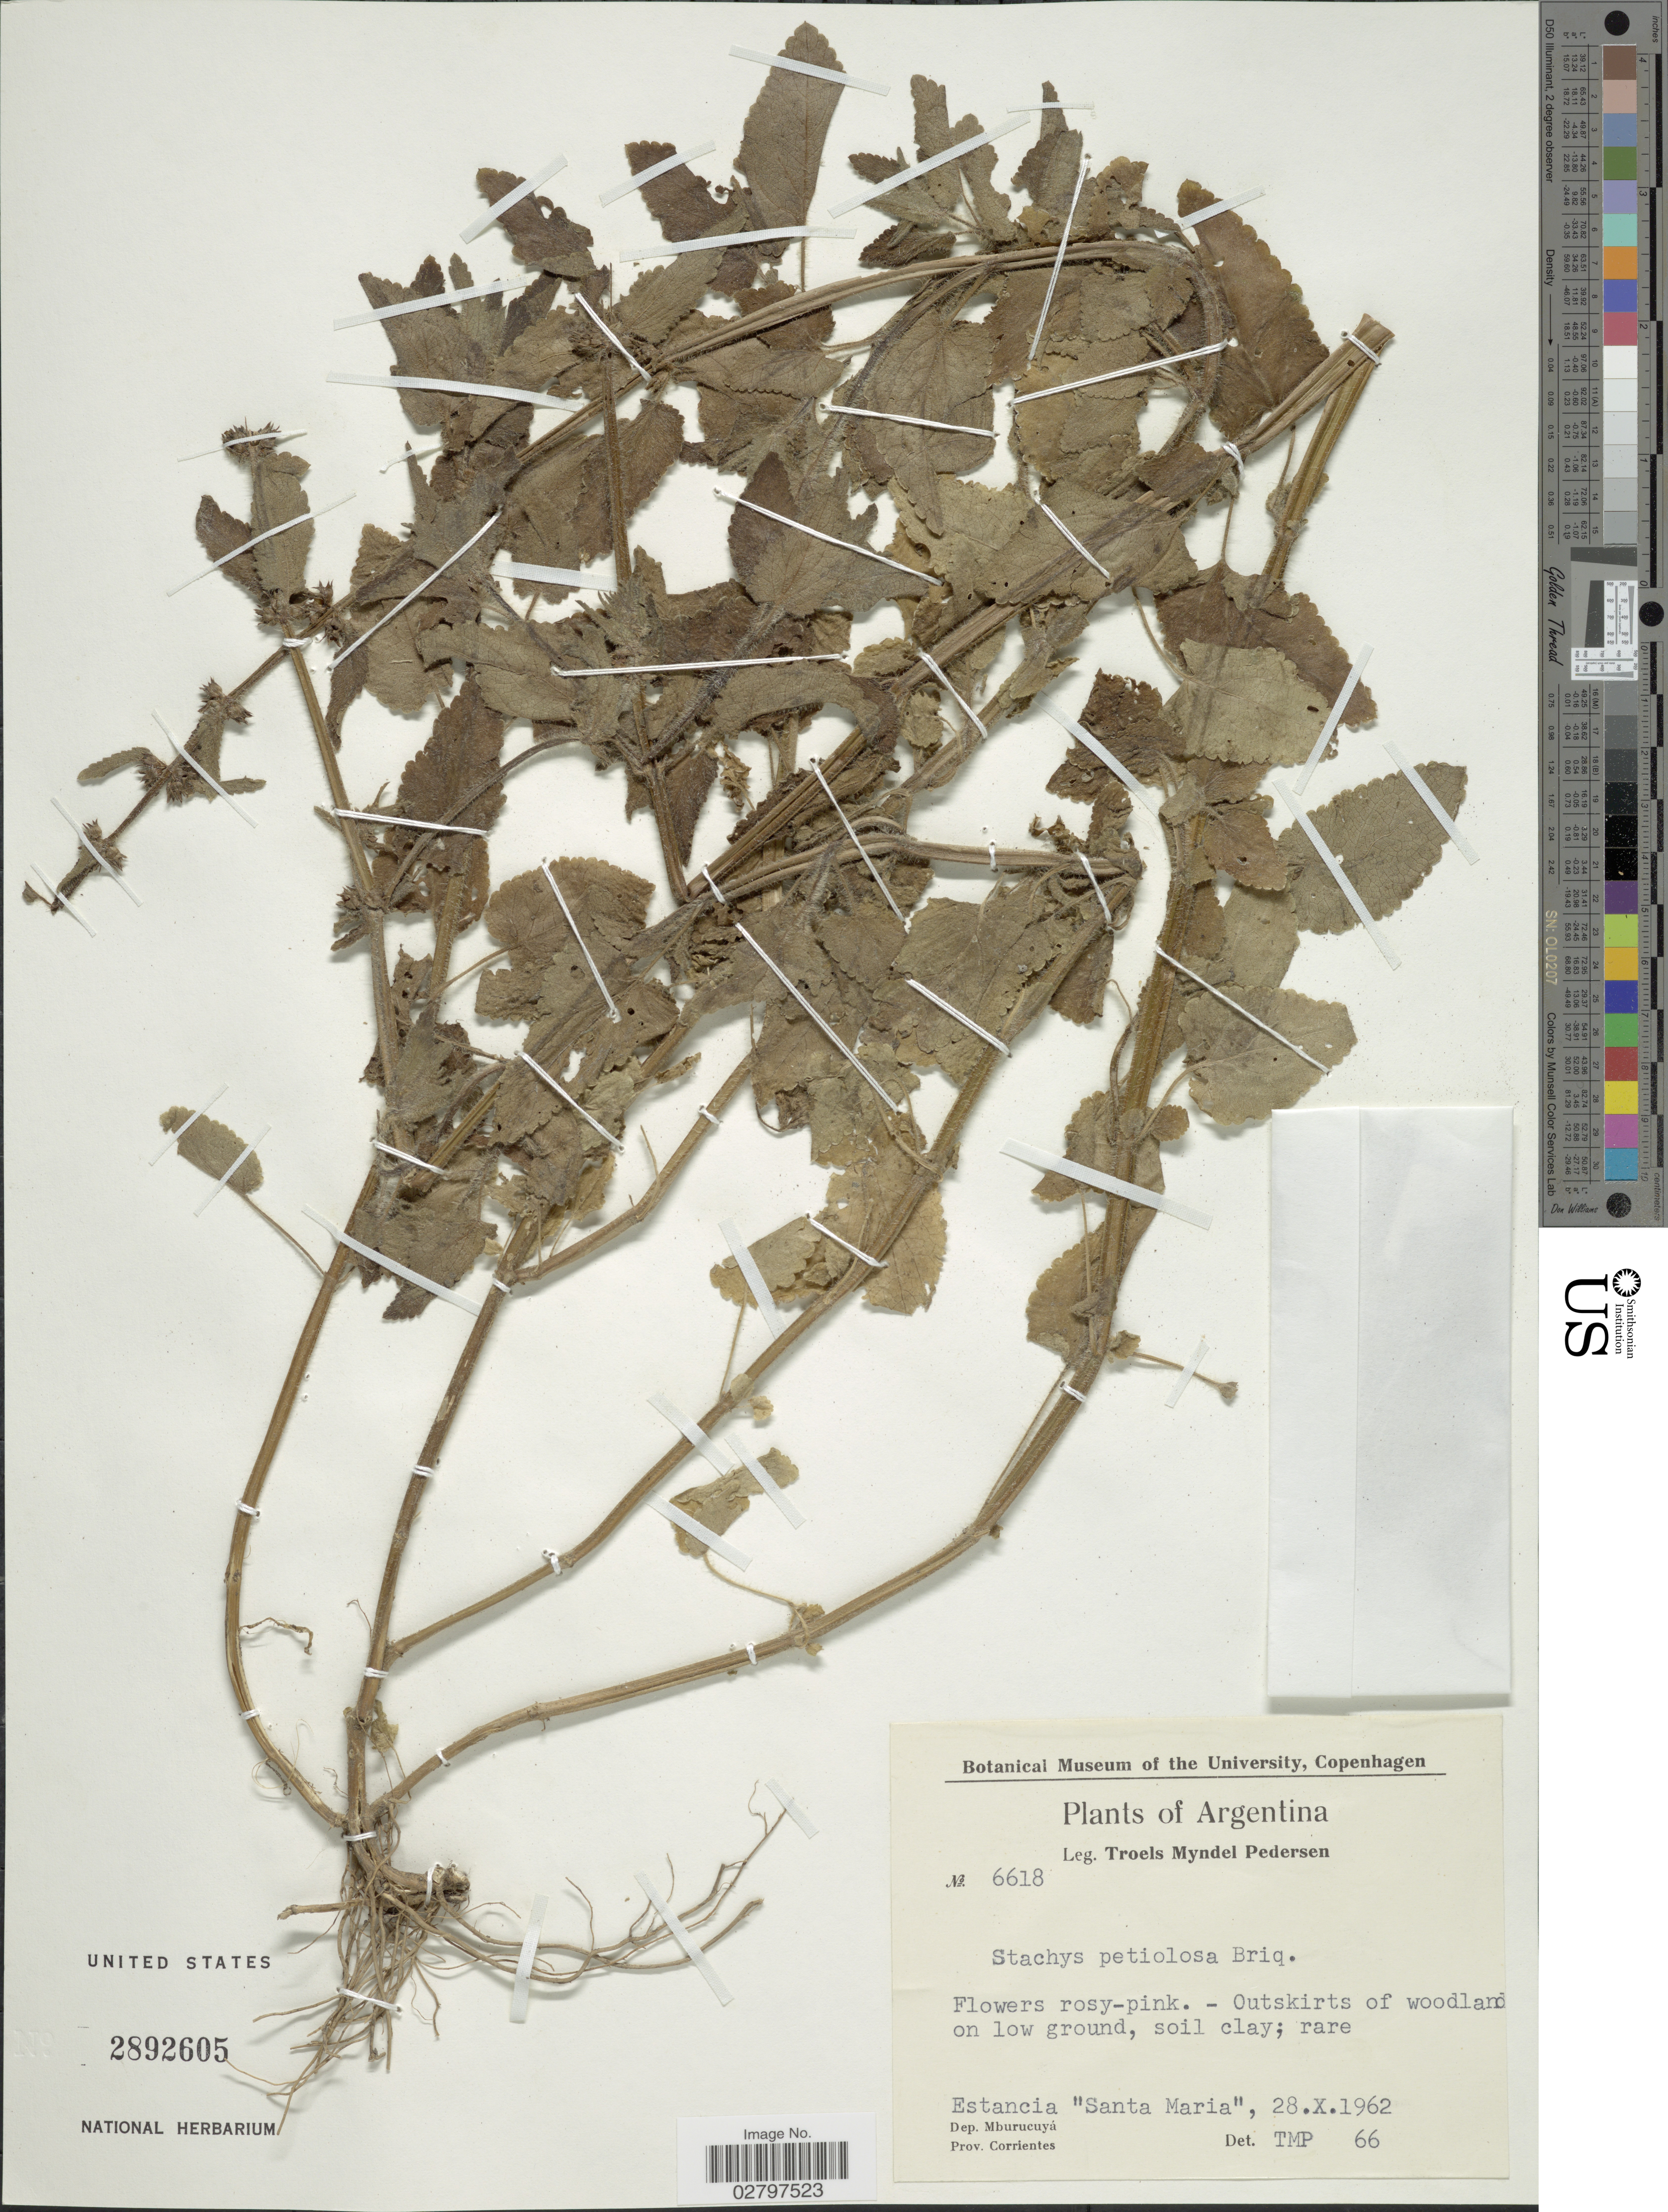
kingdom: Plantae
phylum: Tracheophyta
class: Magnoliopsida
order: Lamiales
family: Lamiaceae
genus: Stachys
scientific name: Stachys petiolosa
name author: Briq.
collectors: T. Pederson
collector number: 6618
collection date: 1962-10-28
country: Argentina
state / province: Corrientes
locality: Estancia "Santa Maria", Dep. Mburucuyá.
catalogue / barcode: US 2892605